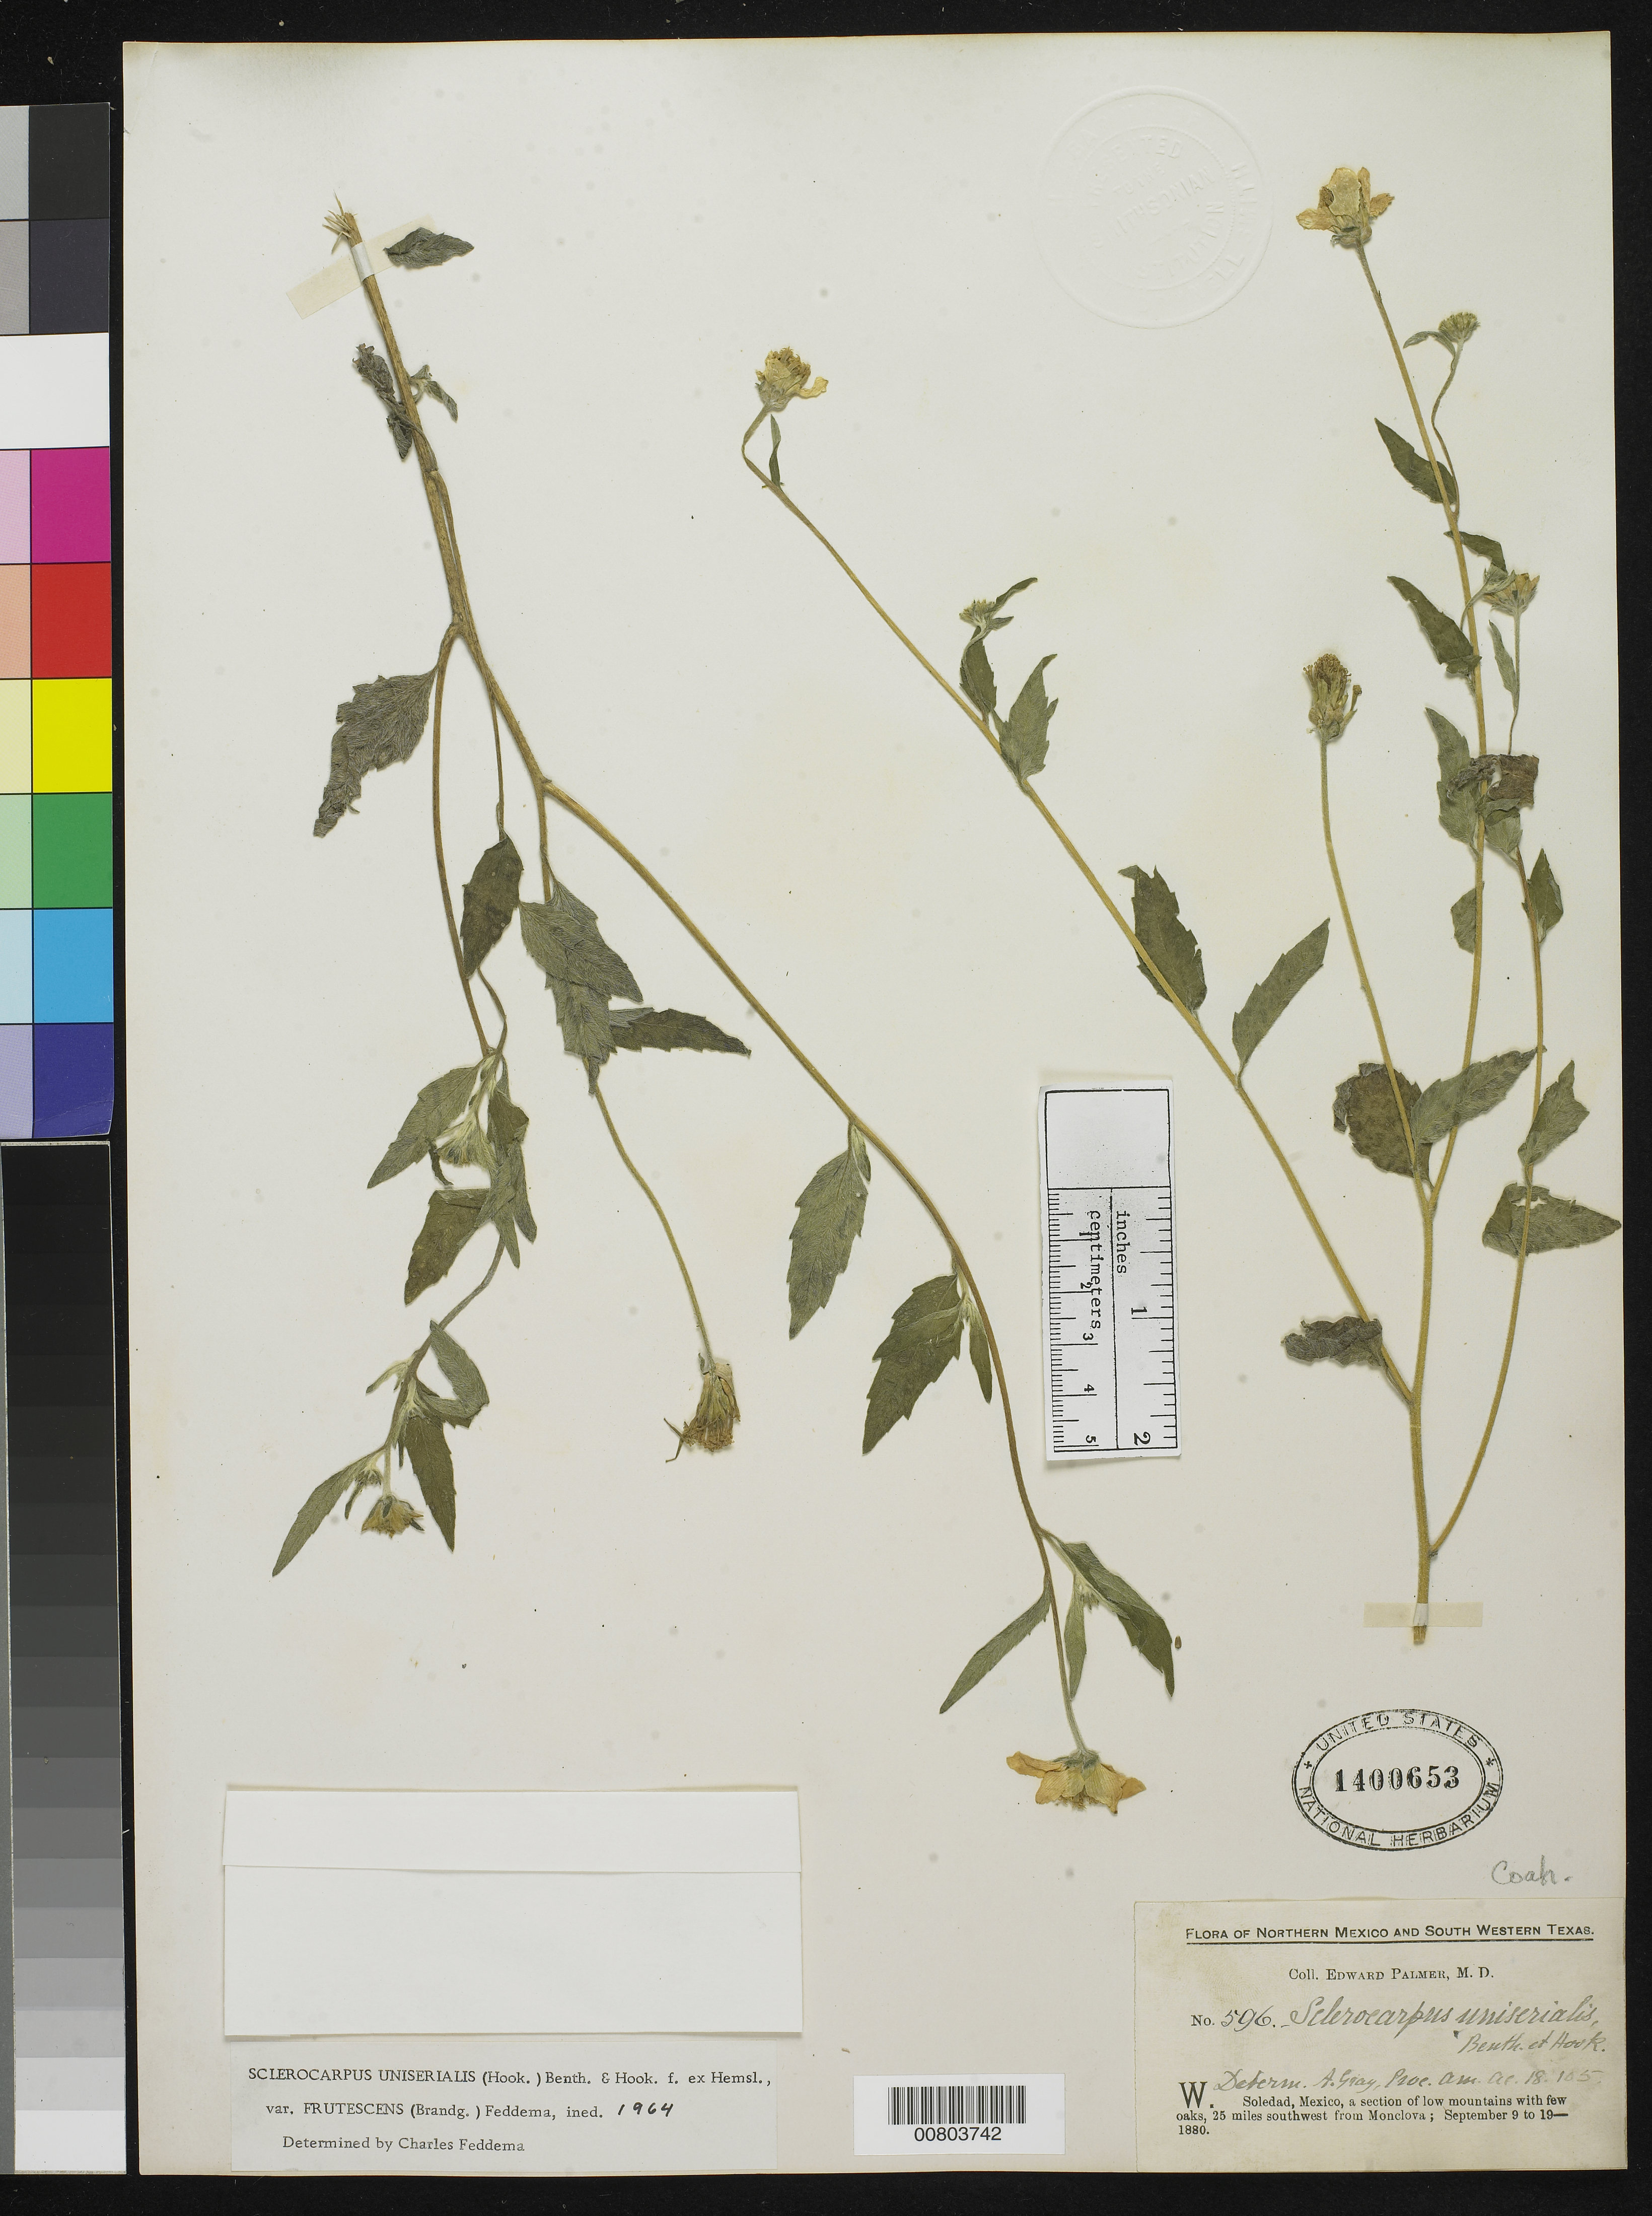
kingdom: Plantae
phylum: Tracheophyta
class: Magnoliopsida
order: Asterales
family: Asteraceae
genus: Sclerocarpus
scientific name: Sclerocarpus uniserialis var. frutescens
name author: (Brandegee) Feddema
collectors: E. Palmer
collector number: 596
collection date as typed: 09 Sep 1880 to 19 Sep 1880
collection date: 1880-09-09/1880-09-19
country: Mexico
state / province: Coahuila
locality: W. Soledad, 25 miles southwest from Monclova.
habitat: A section of low mountains with few Oaks.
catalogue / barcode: US 1400653